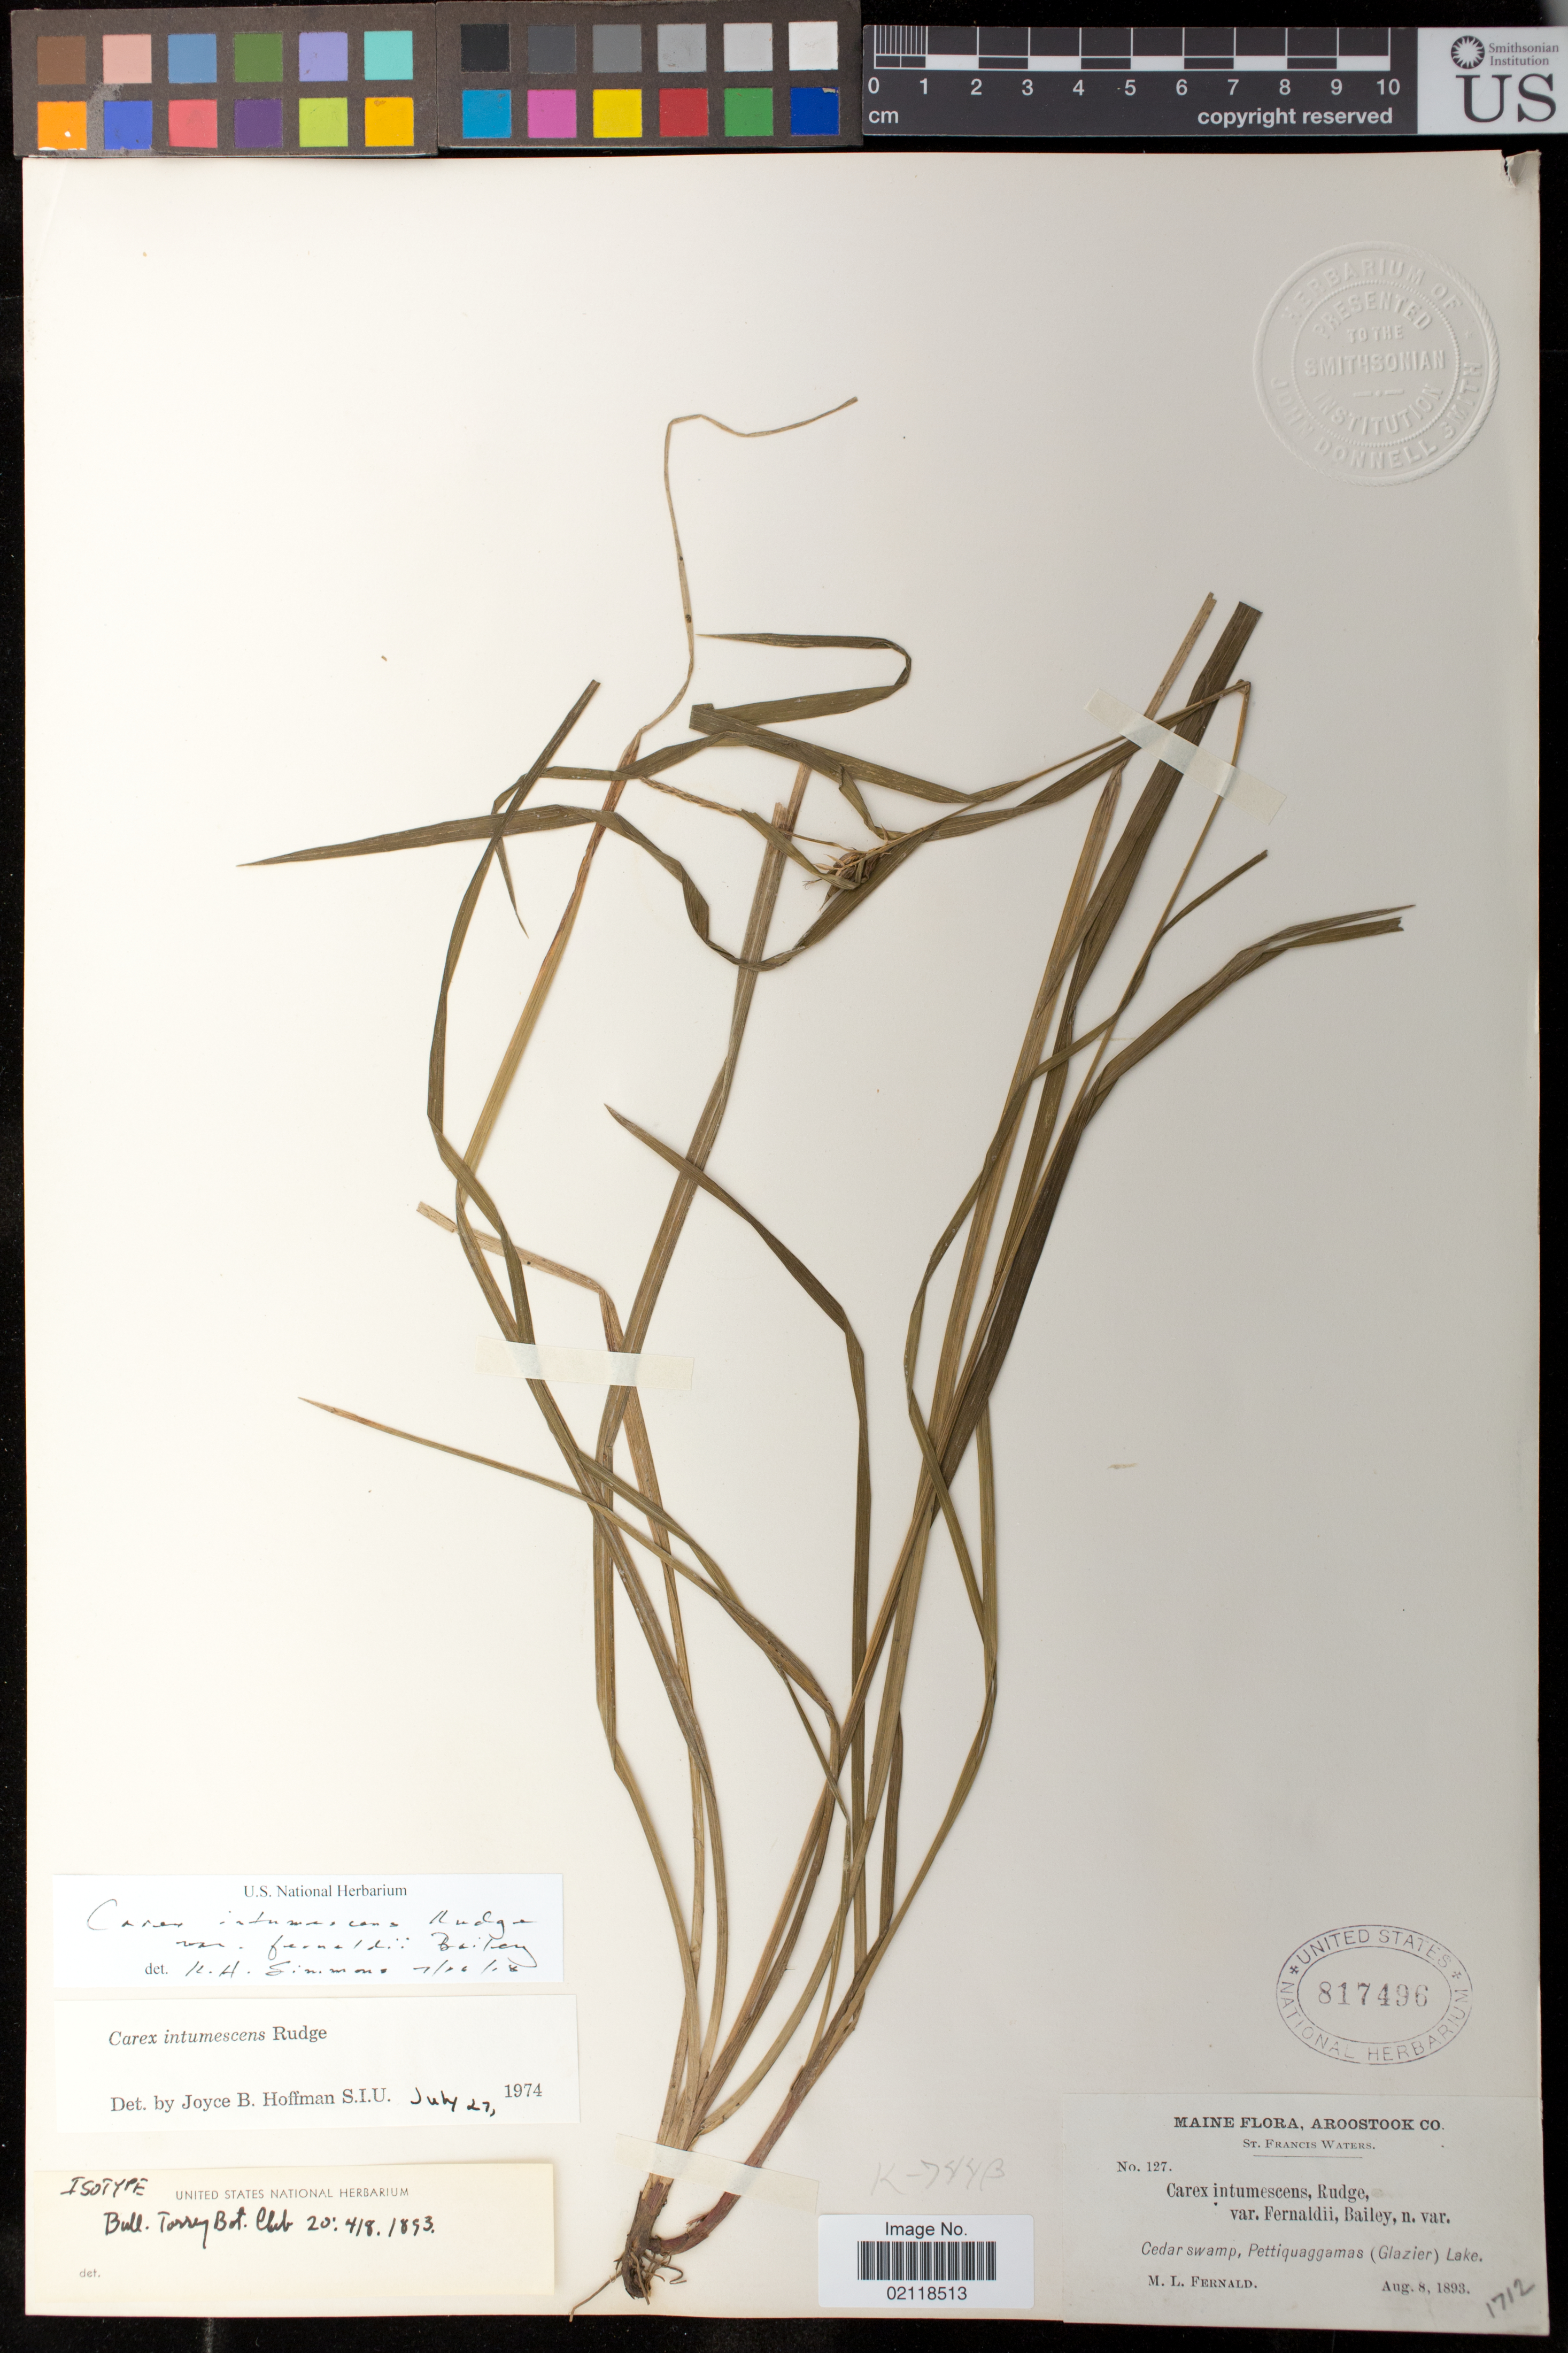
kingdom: Plantae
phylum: Tracheophyta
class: Liliopsida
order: Poales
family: Cyperaceae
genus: Carex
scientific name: Carex intumescens var. fernaldii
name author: L.H. Bailey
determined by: Simmons, R. H., (UNITED STATES)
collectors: M. L. Fernald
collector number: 127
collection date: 1893-08-08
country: United States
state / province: Maine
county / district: Aroostook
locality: St. Francis Waters, Cedar swamp, Pettiquaggamas (Glazier) Lake.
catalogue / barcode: US 817496